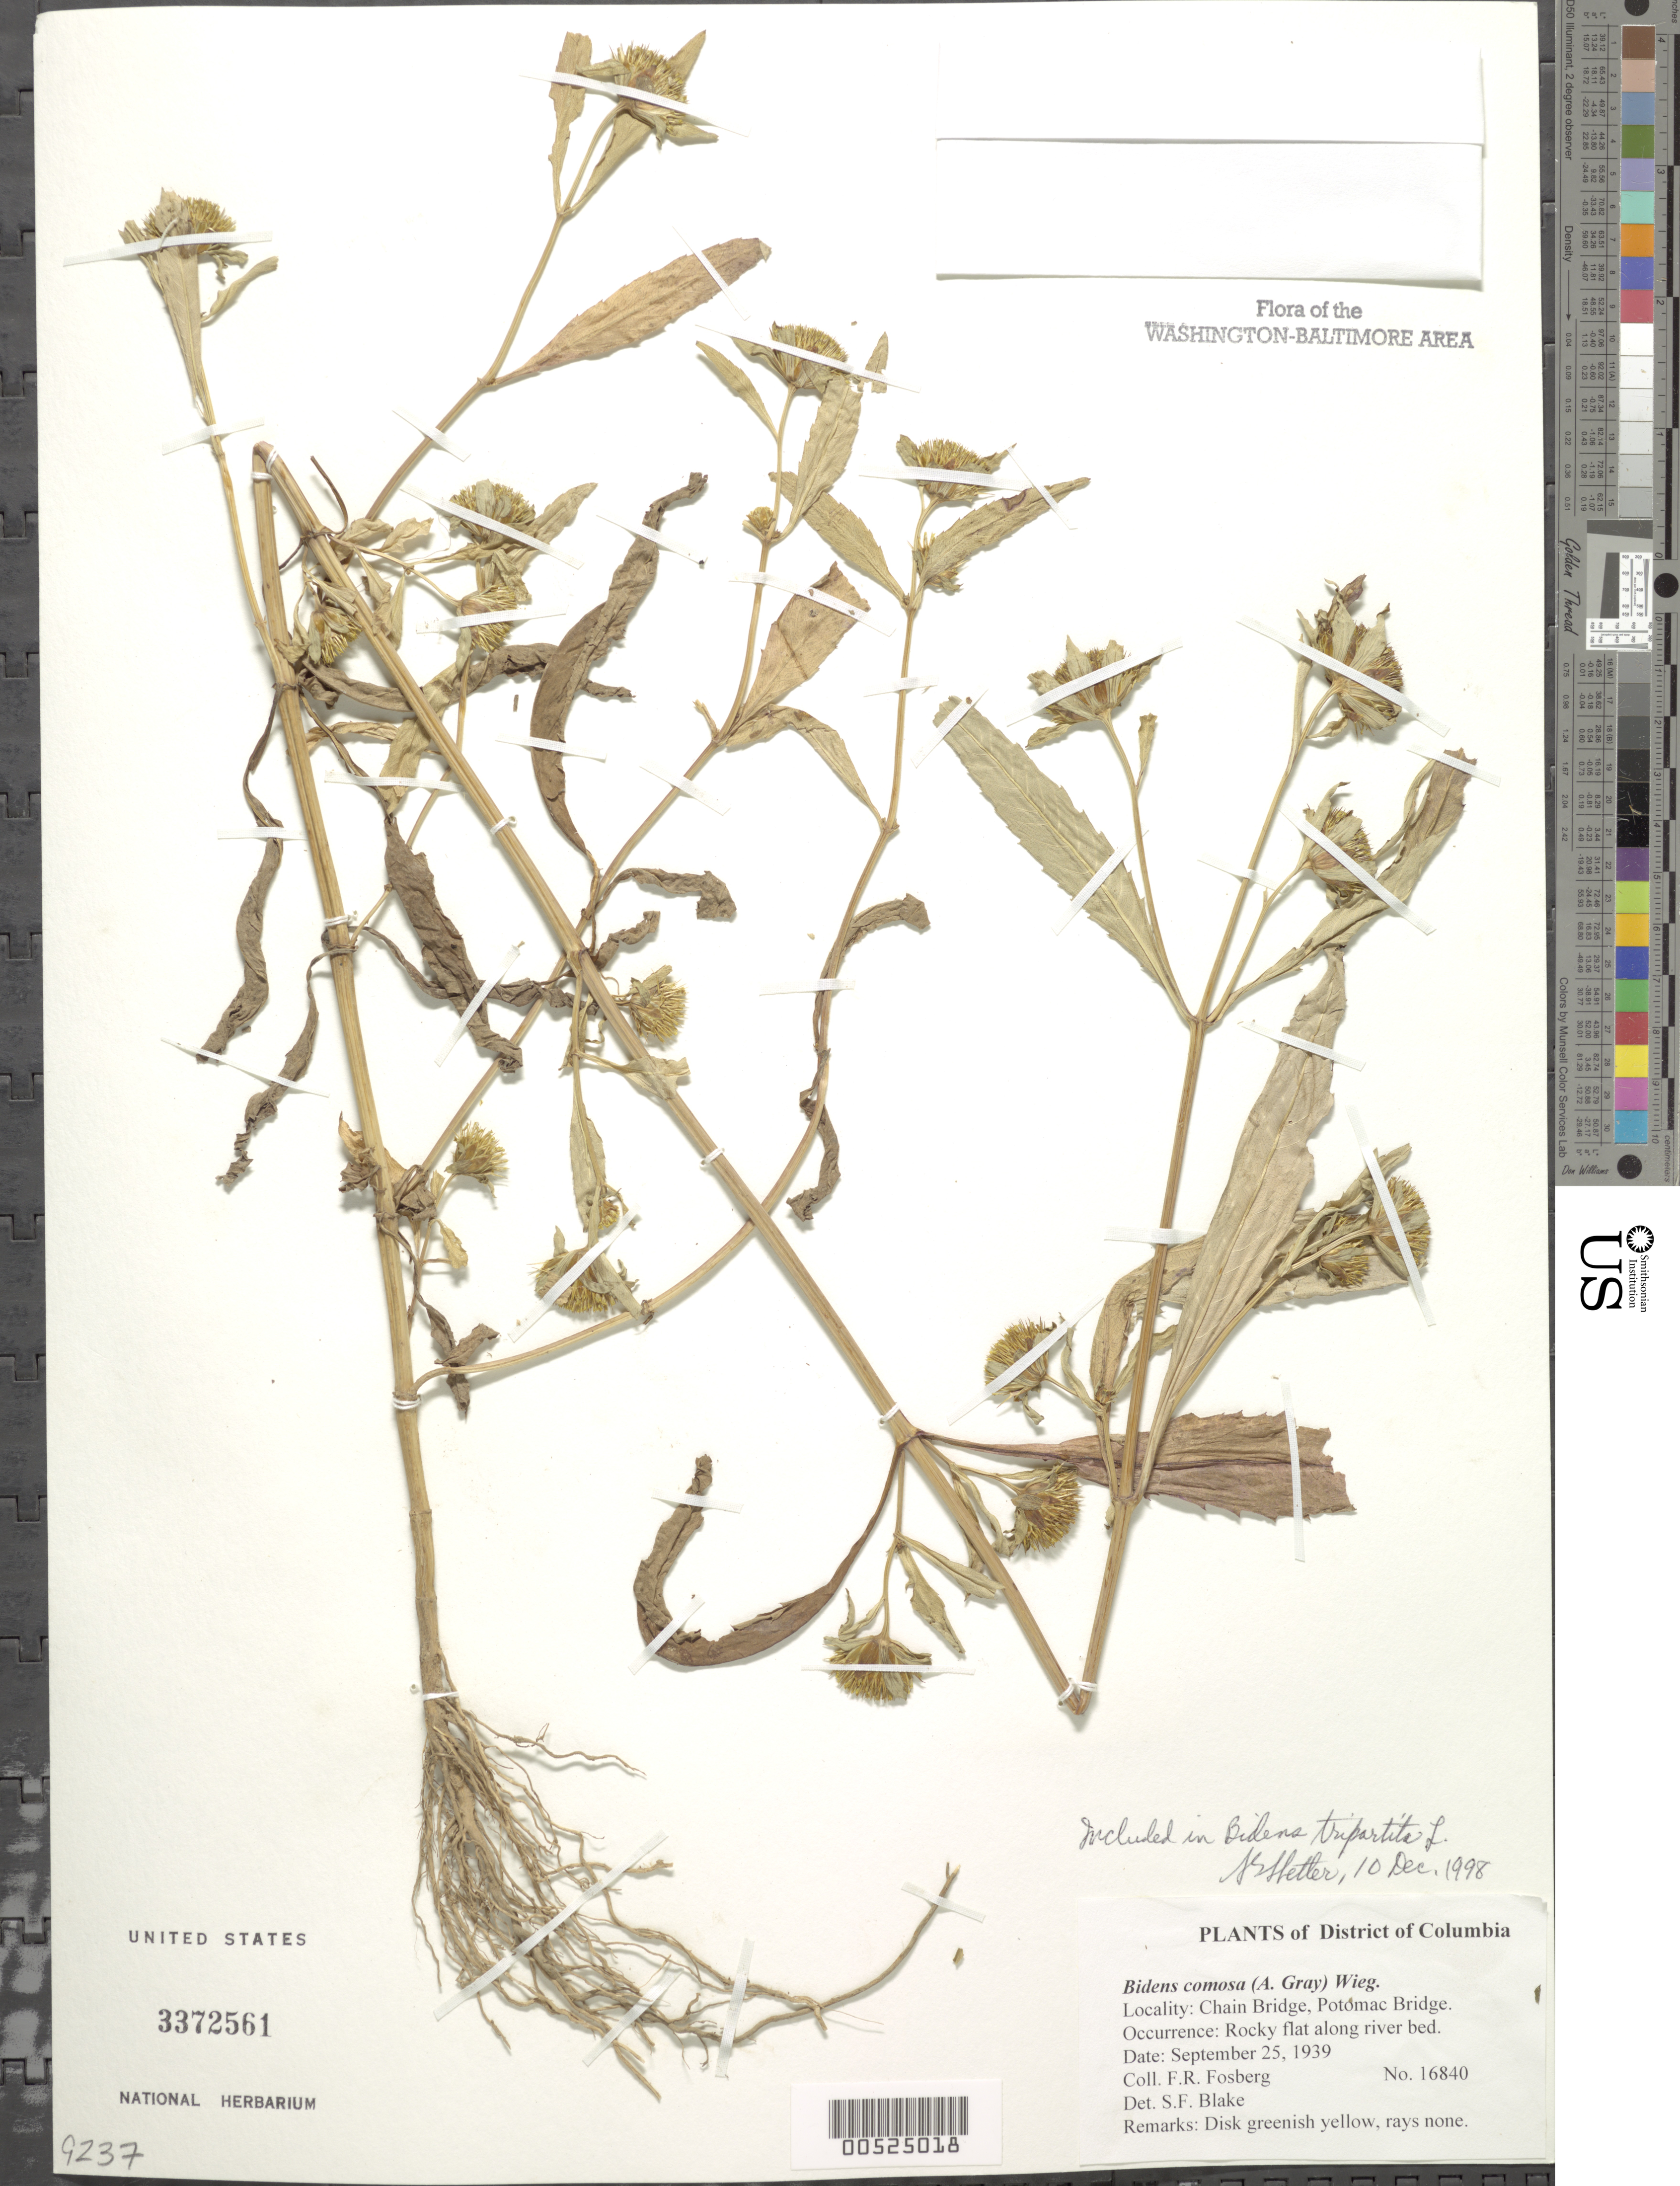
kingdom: Plantae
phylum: Tracheophyta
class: Magnoliopsida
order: Asterales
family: Asteraceae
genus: Bidens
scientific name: Bidens tripartita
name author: L.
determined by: Shetler, Stanwyn G., (US), NMNH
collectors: F. R. Fosberg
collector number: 16840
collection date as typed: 25 Sep 1939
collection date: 1939-09-25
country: United States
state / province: District of Columbia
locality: Chain Bridge, Potomac Bridge.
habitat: Rocky flat along river bed.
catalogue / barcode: US 3372561